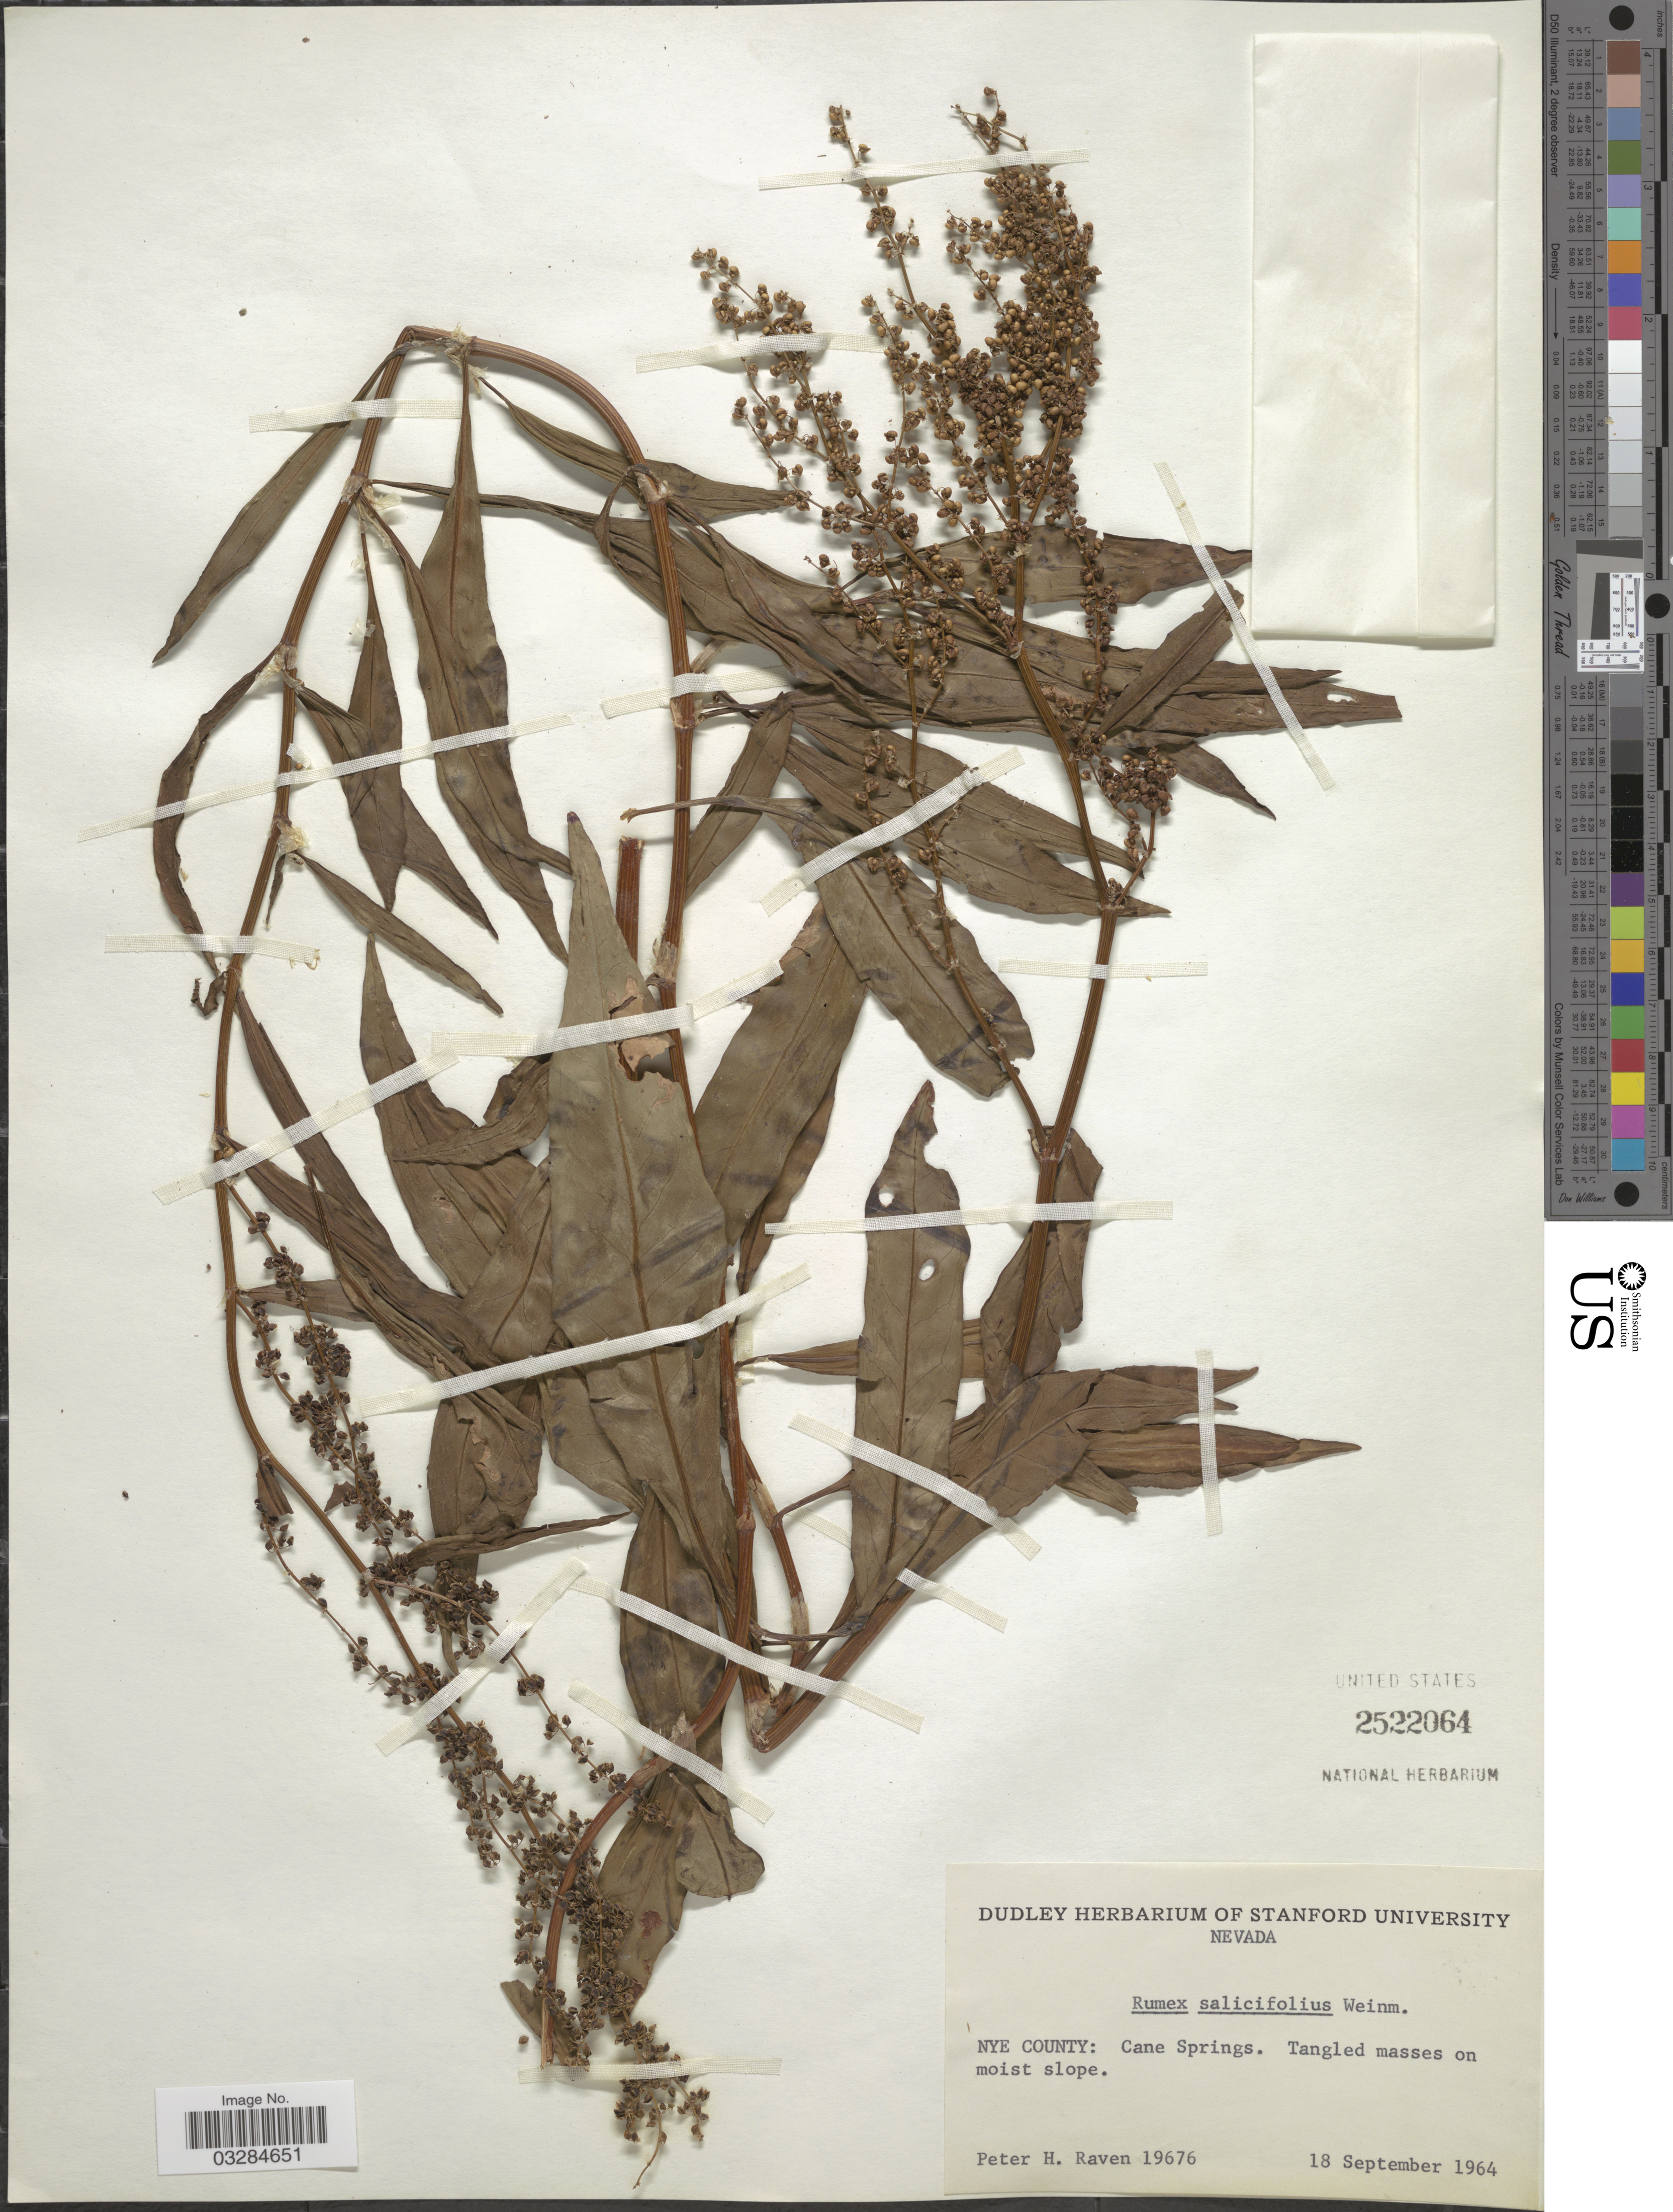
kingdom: Plantae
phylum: Tracheophyta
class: Magnoliopsida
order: Caryophyllales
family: Polygonaceae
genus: Rumex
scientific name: Rumex salicifolius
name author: Weinm.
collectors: P. Raven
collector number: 19676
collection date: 1964-09-18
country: United States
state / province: Nevada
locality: Nye County: Cane Springs.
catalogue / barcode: US 2522064